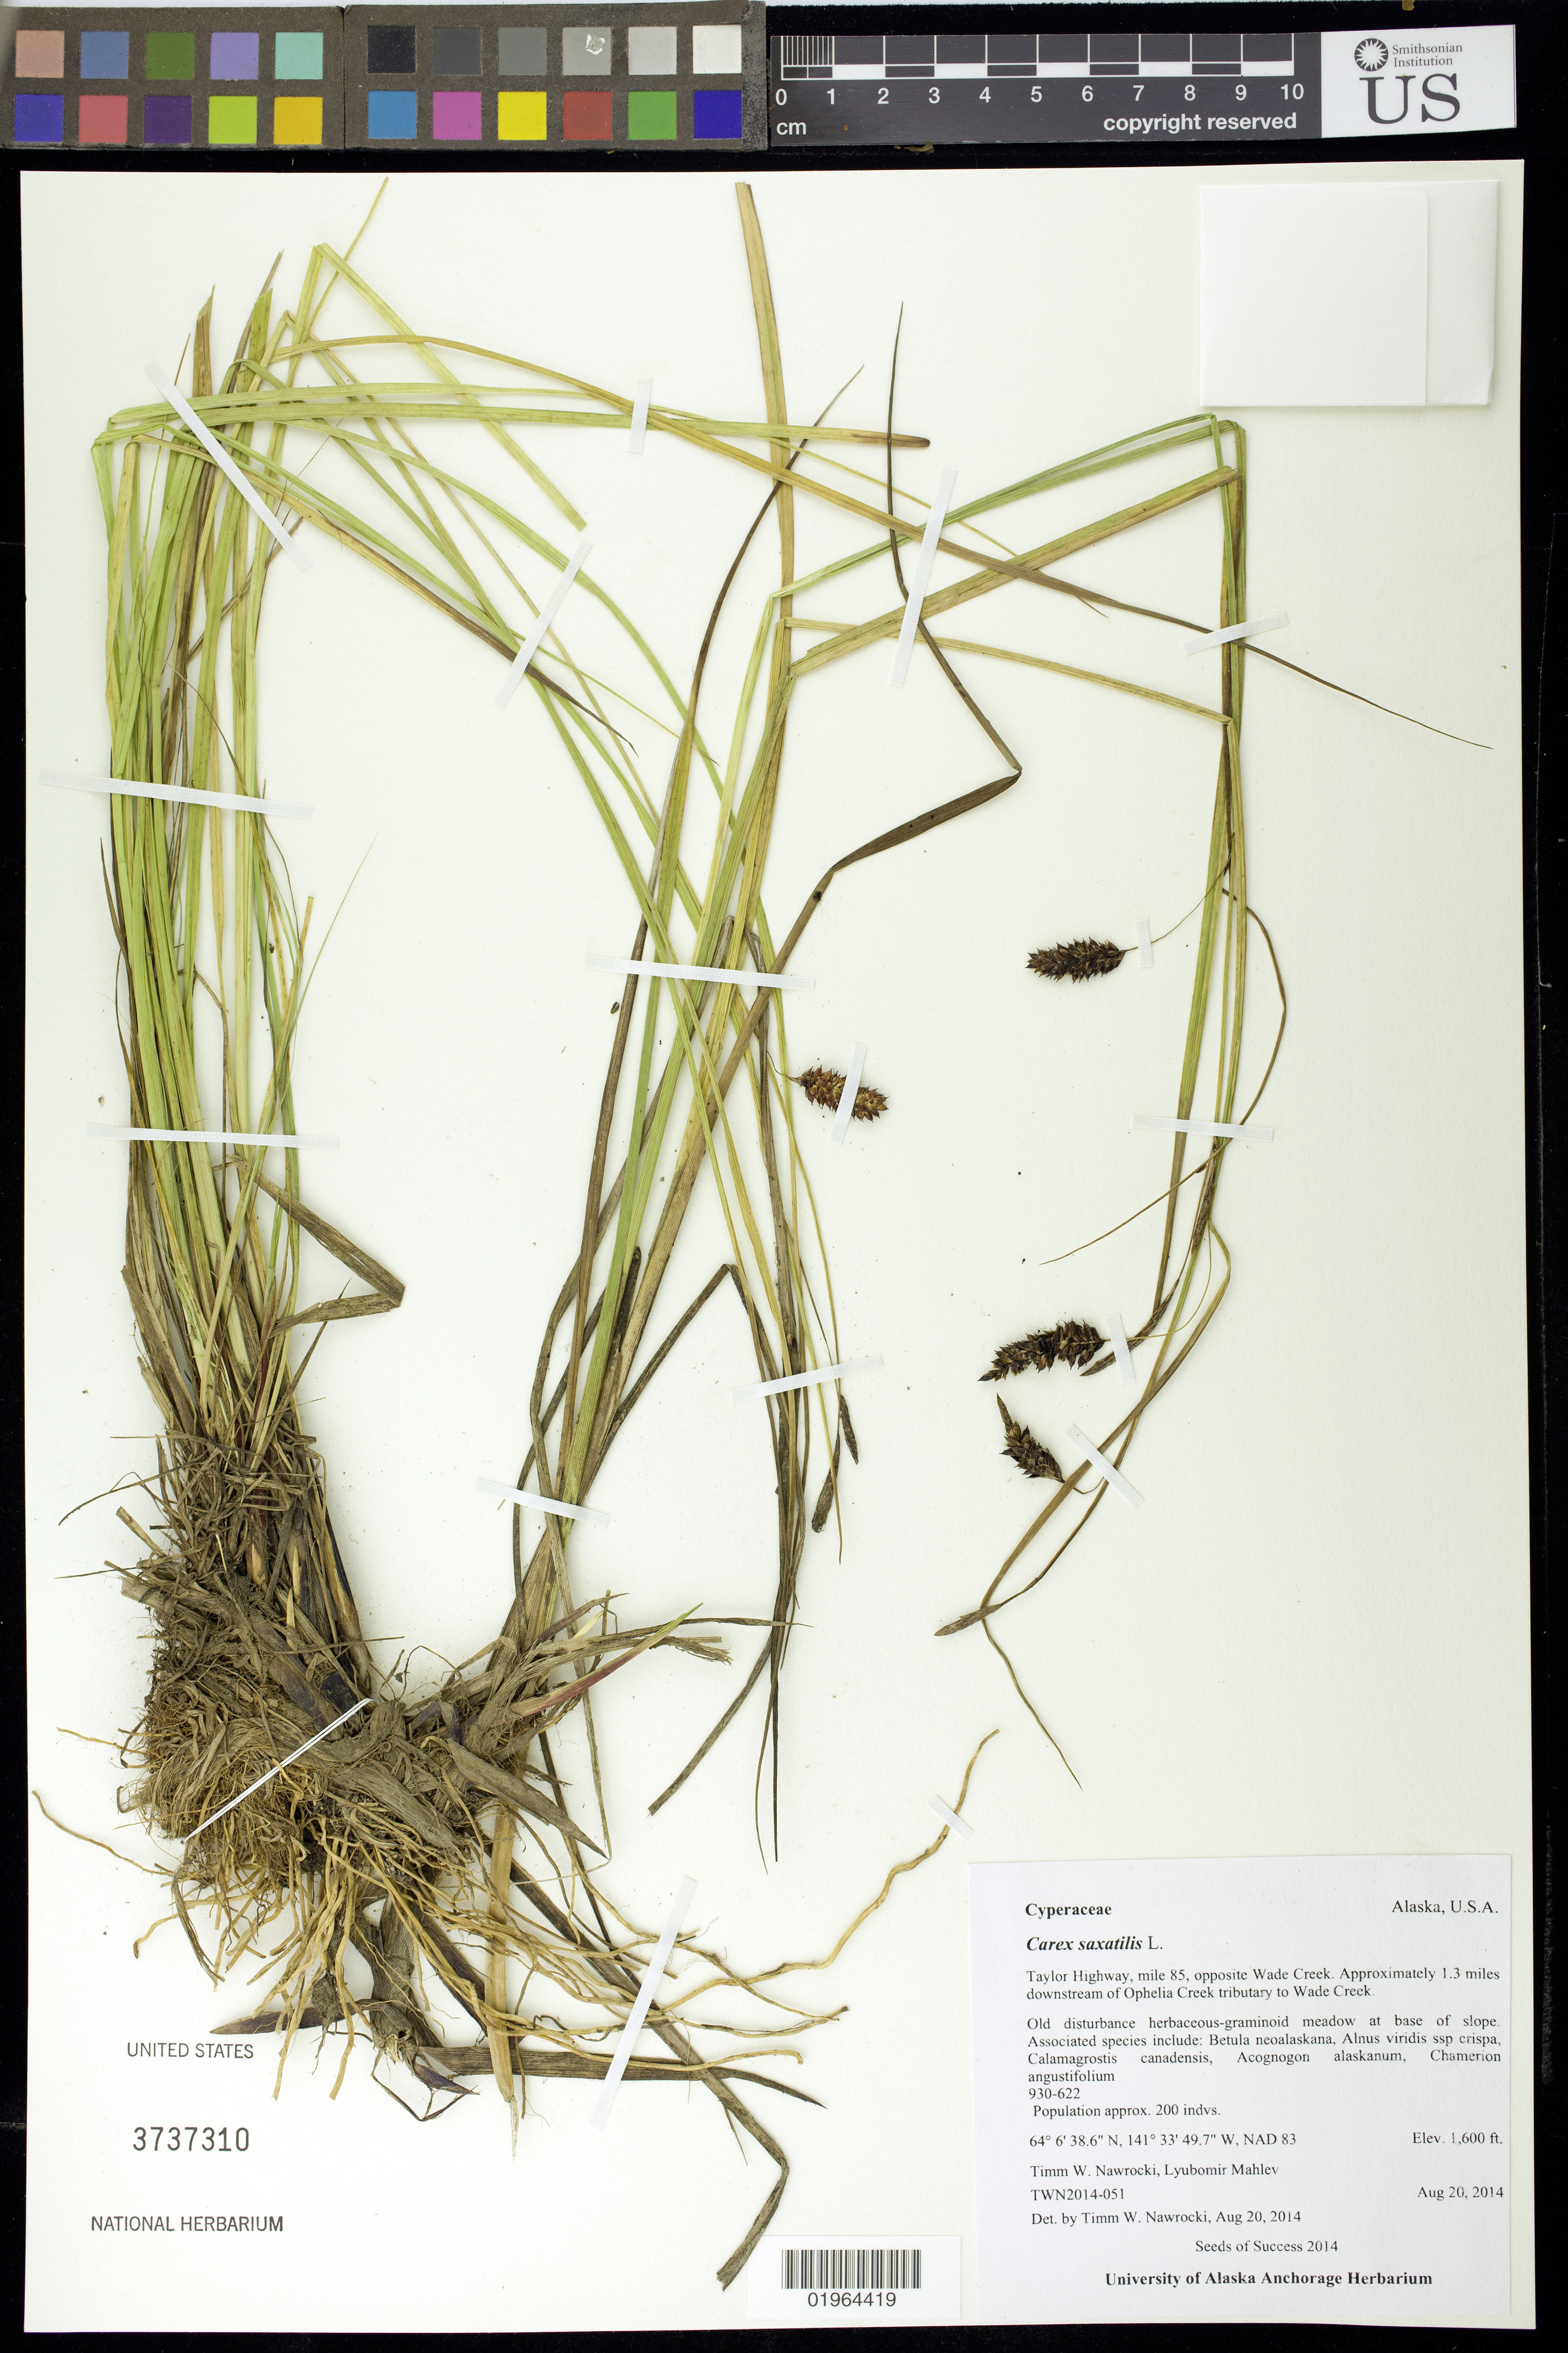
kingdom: Plantae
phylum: Tracheophyta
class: Liliopsida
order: Poales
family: Cyperaceae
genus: Carex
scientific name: Carex saxatilis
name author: L.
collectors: T. Nawrocki & L. Mahlev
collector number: TWN2014-051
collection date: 2014-08-20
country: United States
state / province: Alaska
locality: Taylor Hwy, mile 85, opposite Wade Creek, 1.3 mi. downstream of Ophelia Creek tributary to Wade Creek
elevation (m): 488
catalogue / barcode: US 3737310